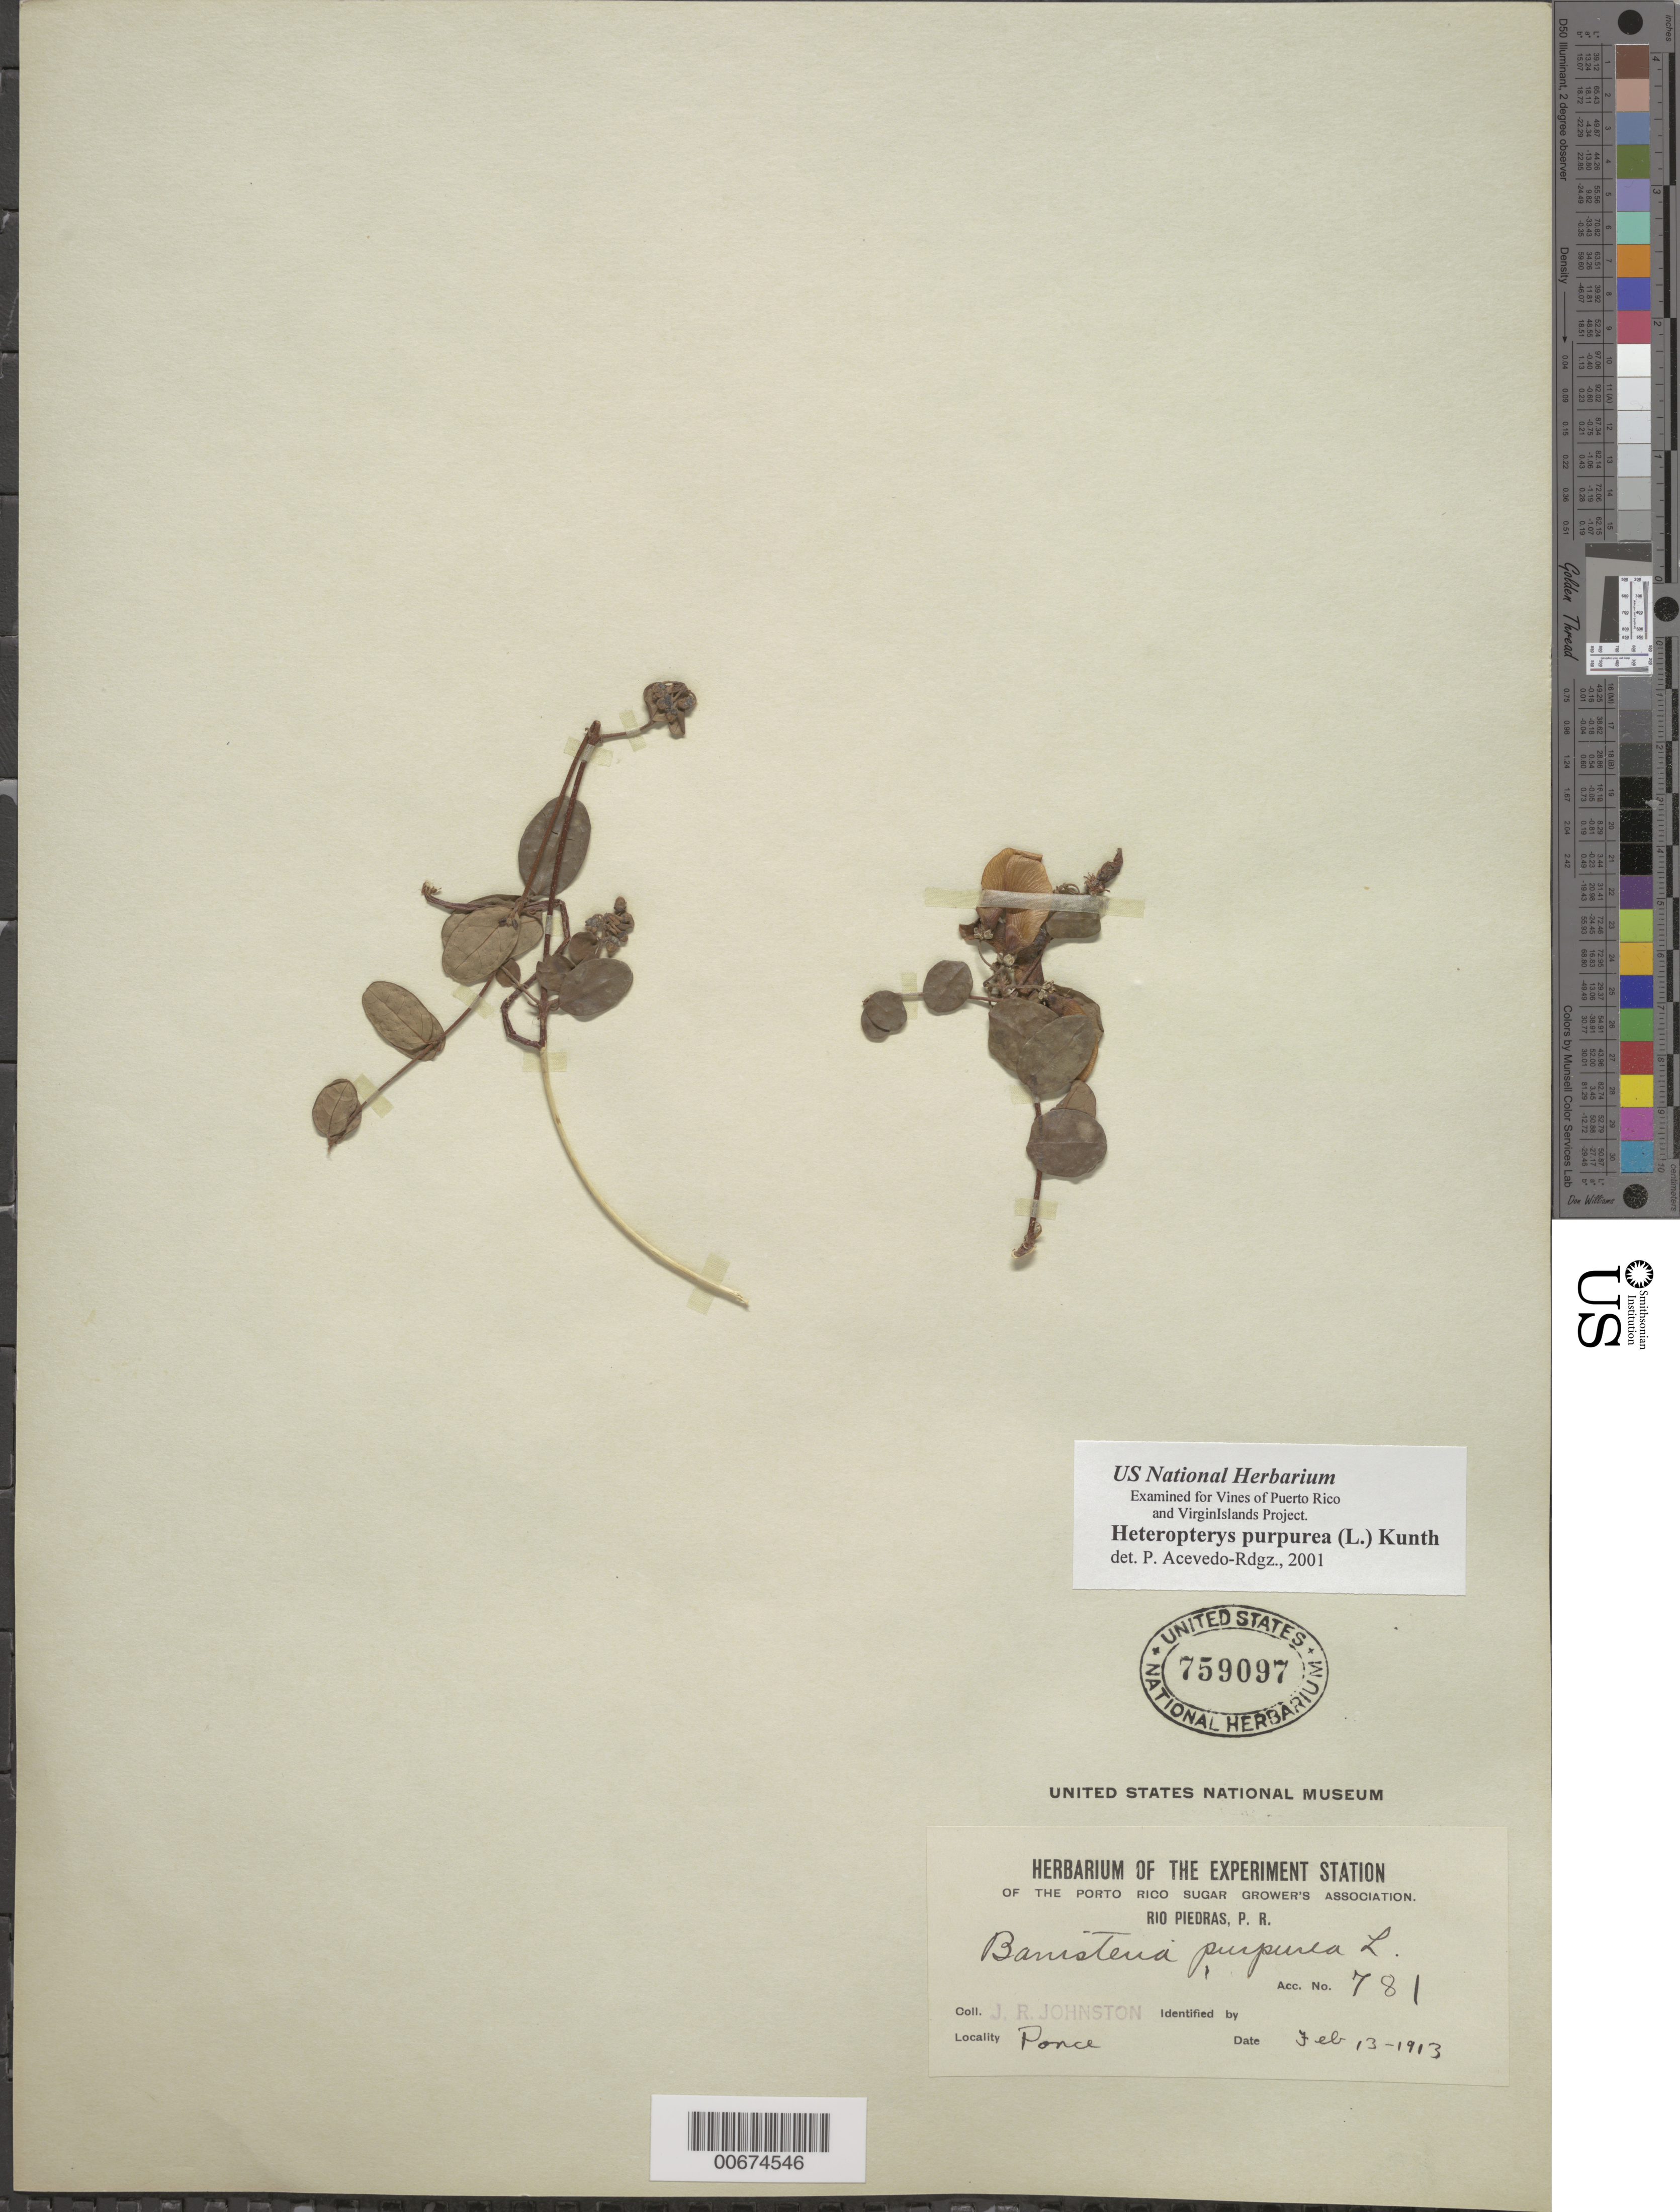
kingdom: Plantae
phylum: Tracheophyta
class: Magnoliopsida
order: Malpighiales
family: Malpighiaceae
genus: Heteropterys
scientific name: Heteropterys purpurea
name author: (L.) Kunth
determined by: Acevedo-Rodríguez, P., (BOT), Smithsonian Institution - National Museum of Natural History (UNITED STATES)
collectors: J. Johnston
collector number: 781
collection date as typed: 13 Feb 1913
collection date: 1913-02-13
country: Puerto Rico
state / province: Ponce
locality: Ponce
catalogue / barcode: US 759097